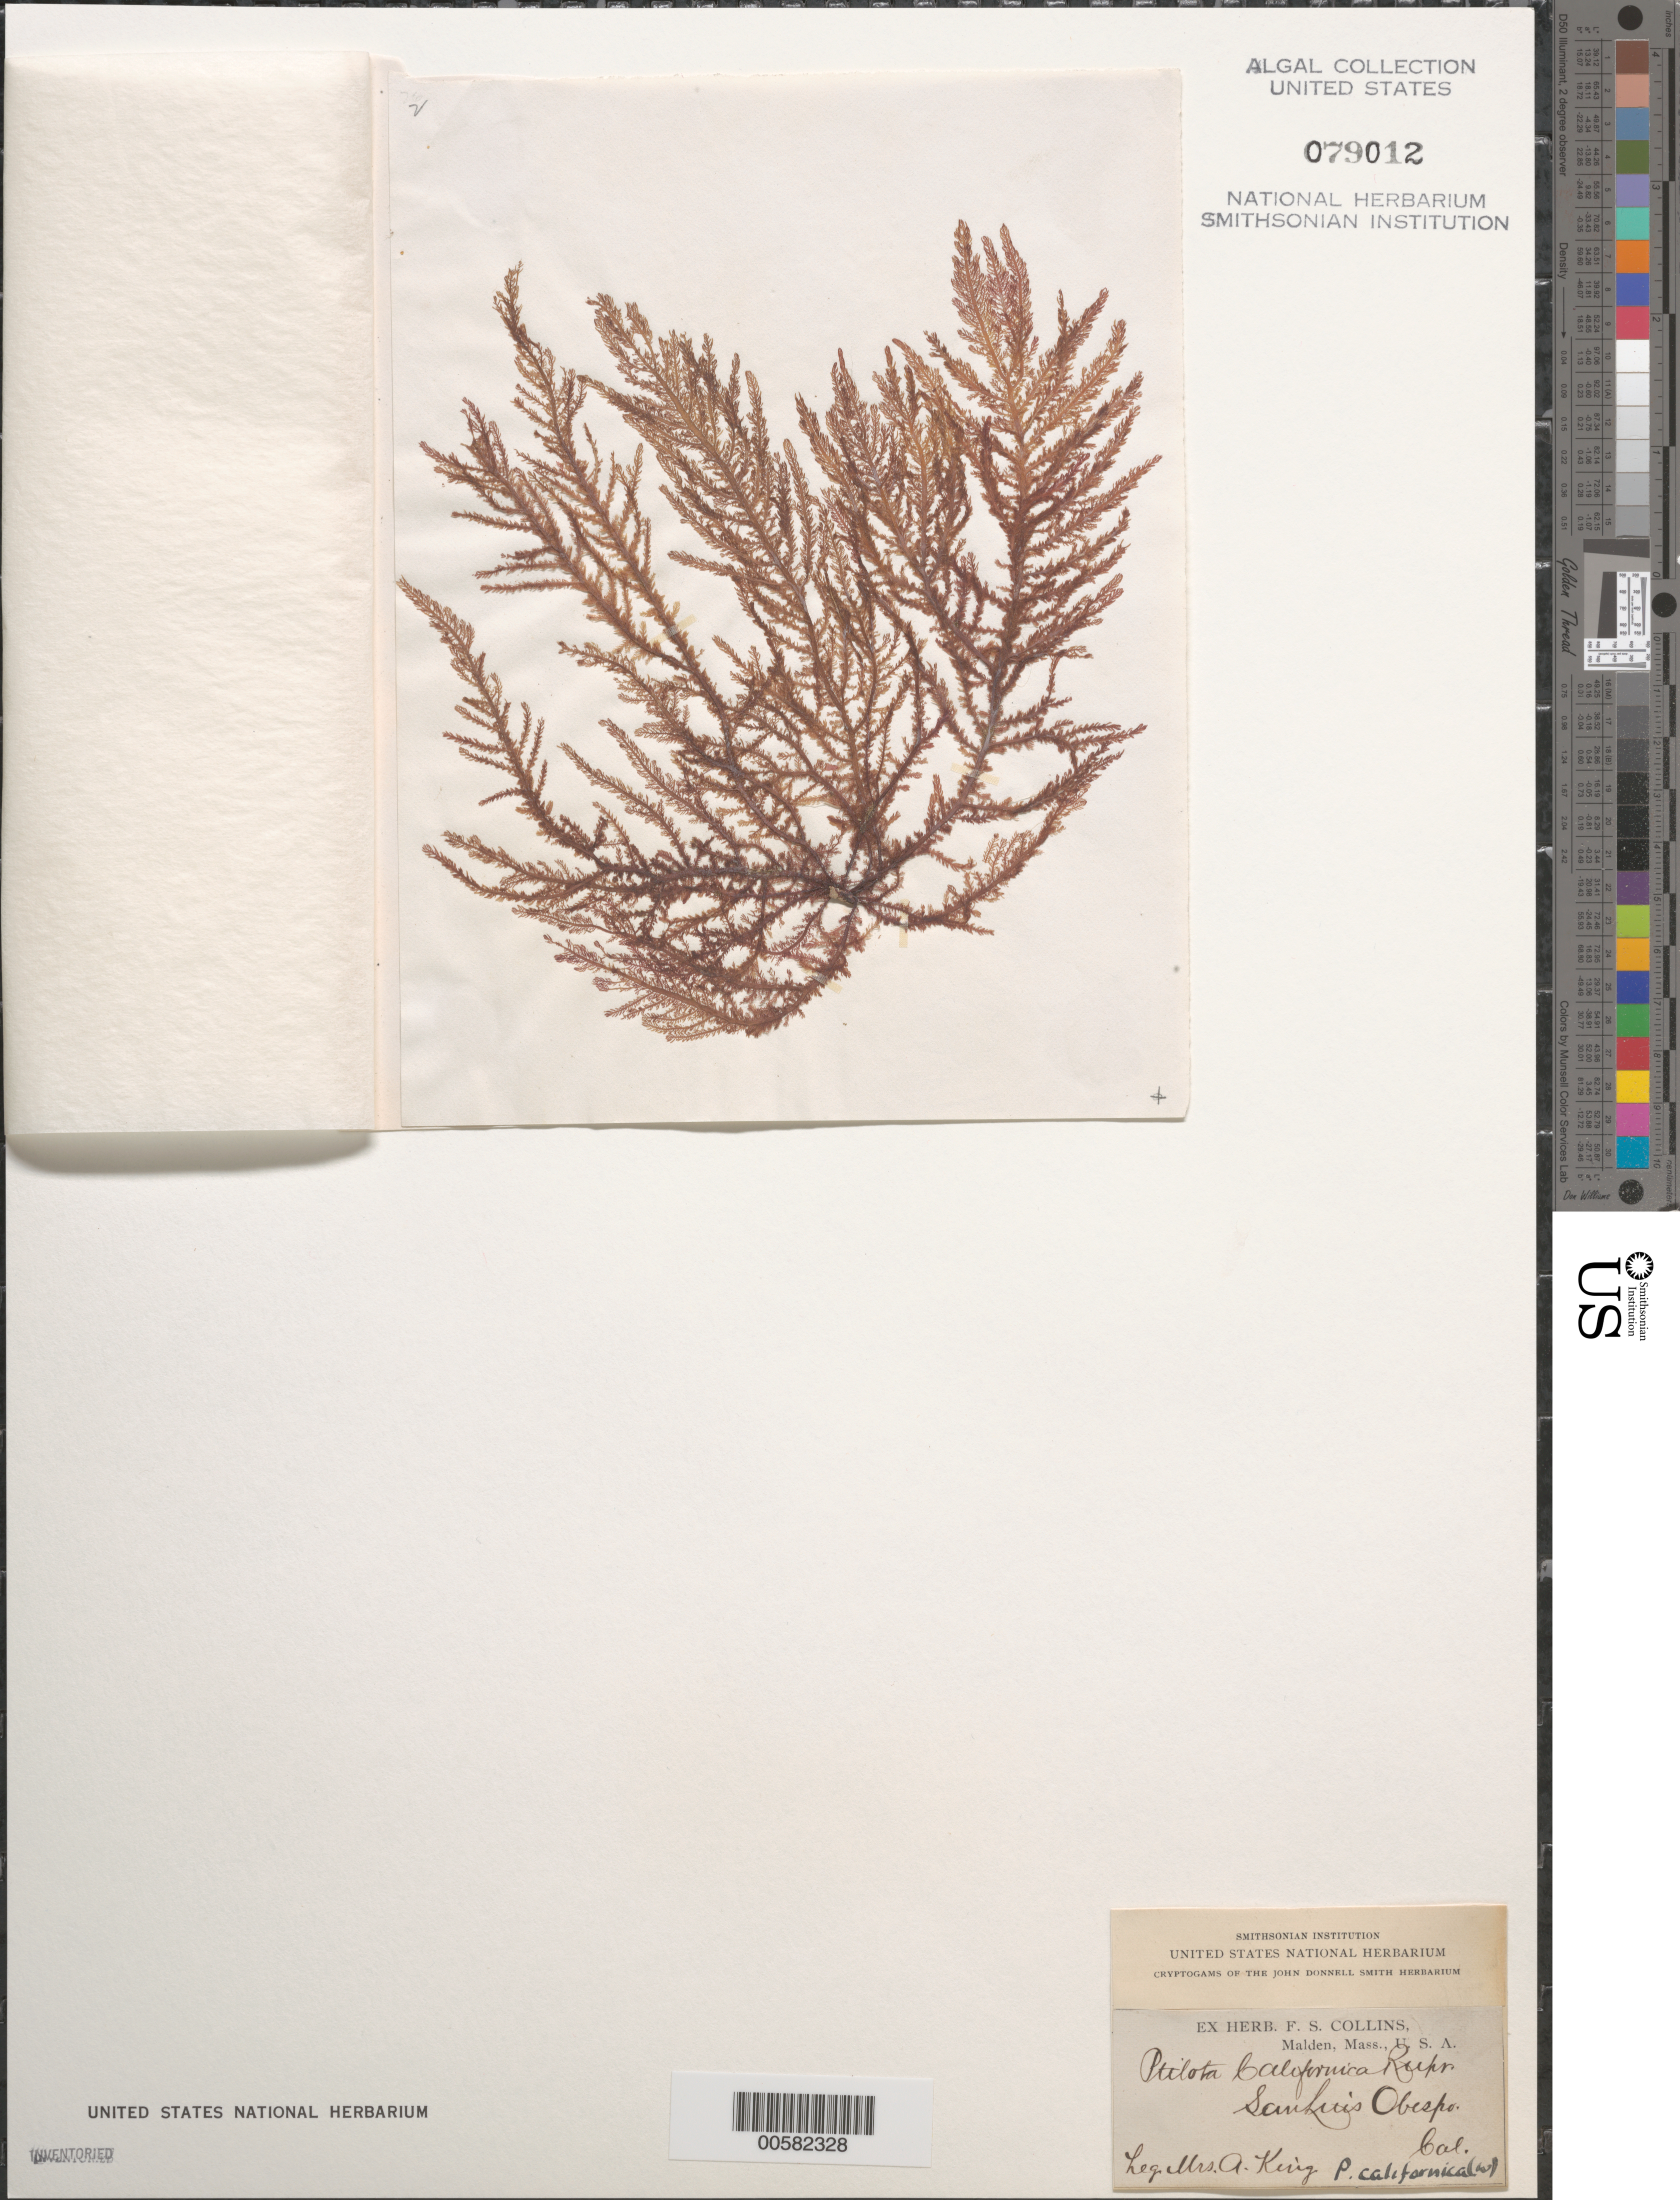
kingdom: Plantae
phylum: Rhodophyta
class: Florideophyceae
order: Ceramiales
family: Wrangeliaceae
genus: Ptilota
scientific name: Ptilota densa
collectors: A. King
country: United States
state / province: California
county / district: San Luis Obispo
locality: San Luis Obispo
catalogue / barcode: US 79012